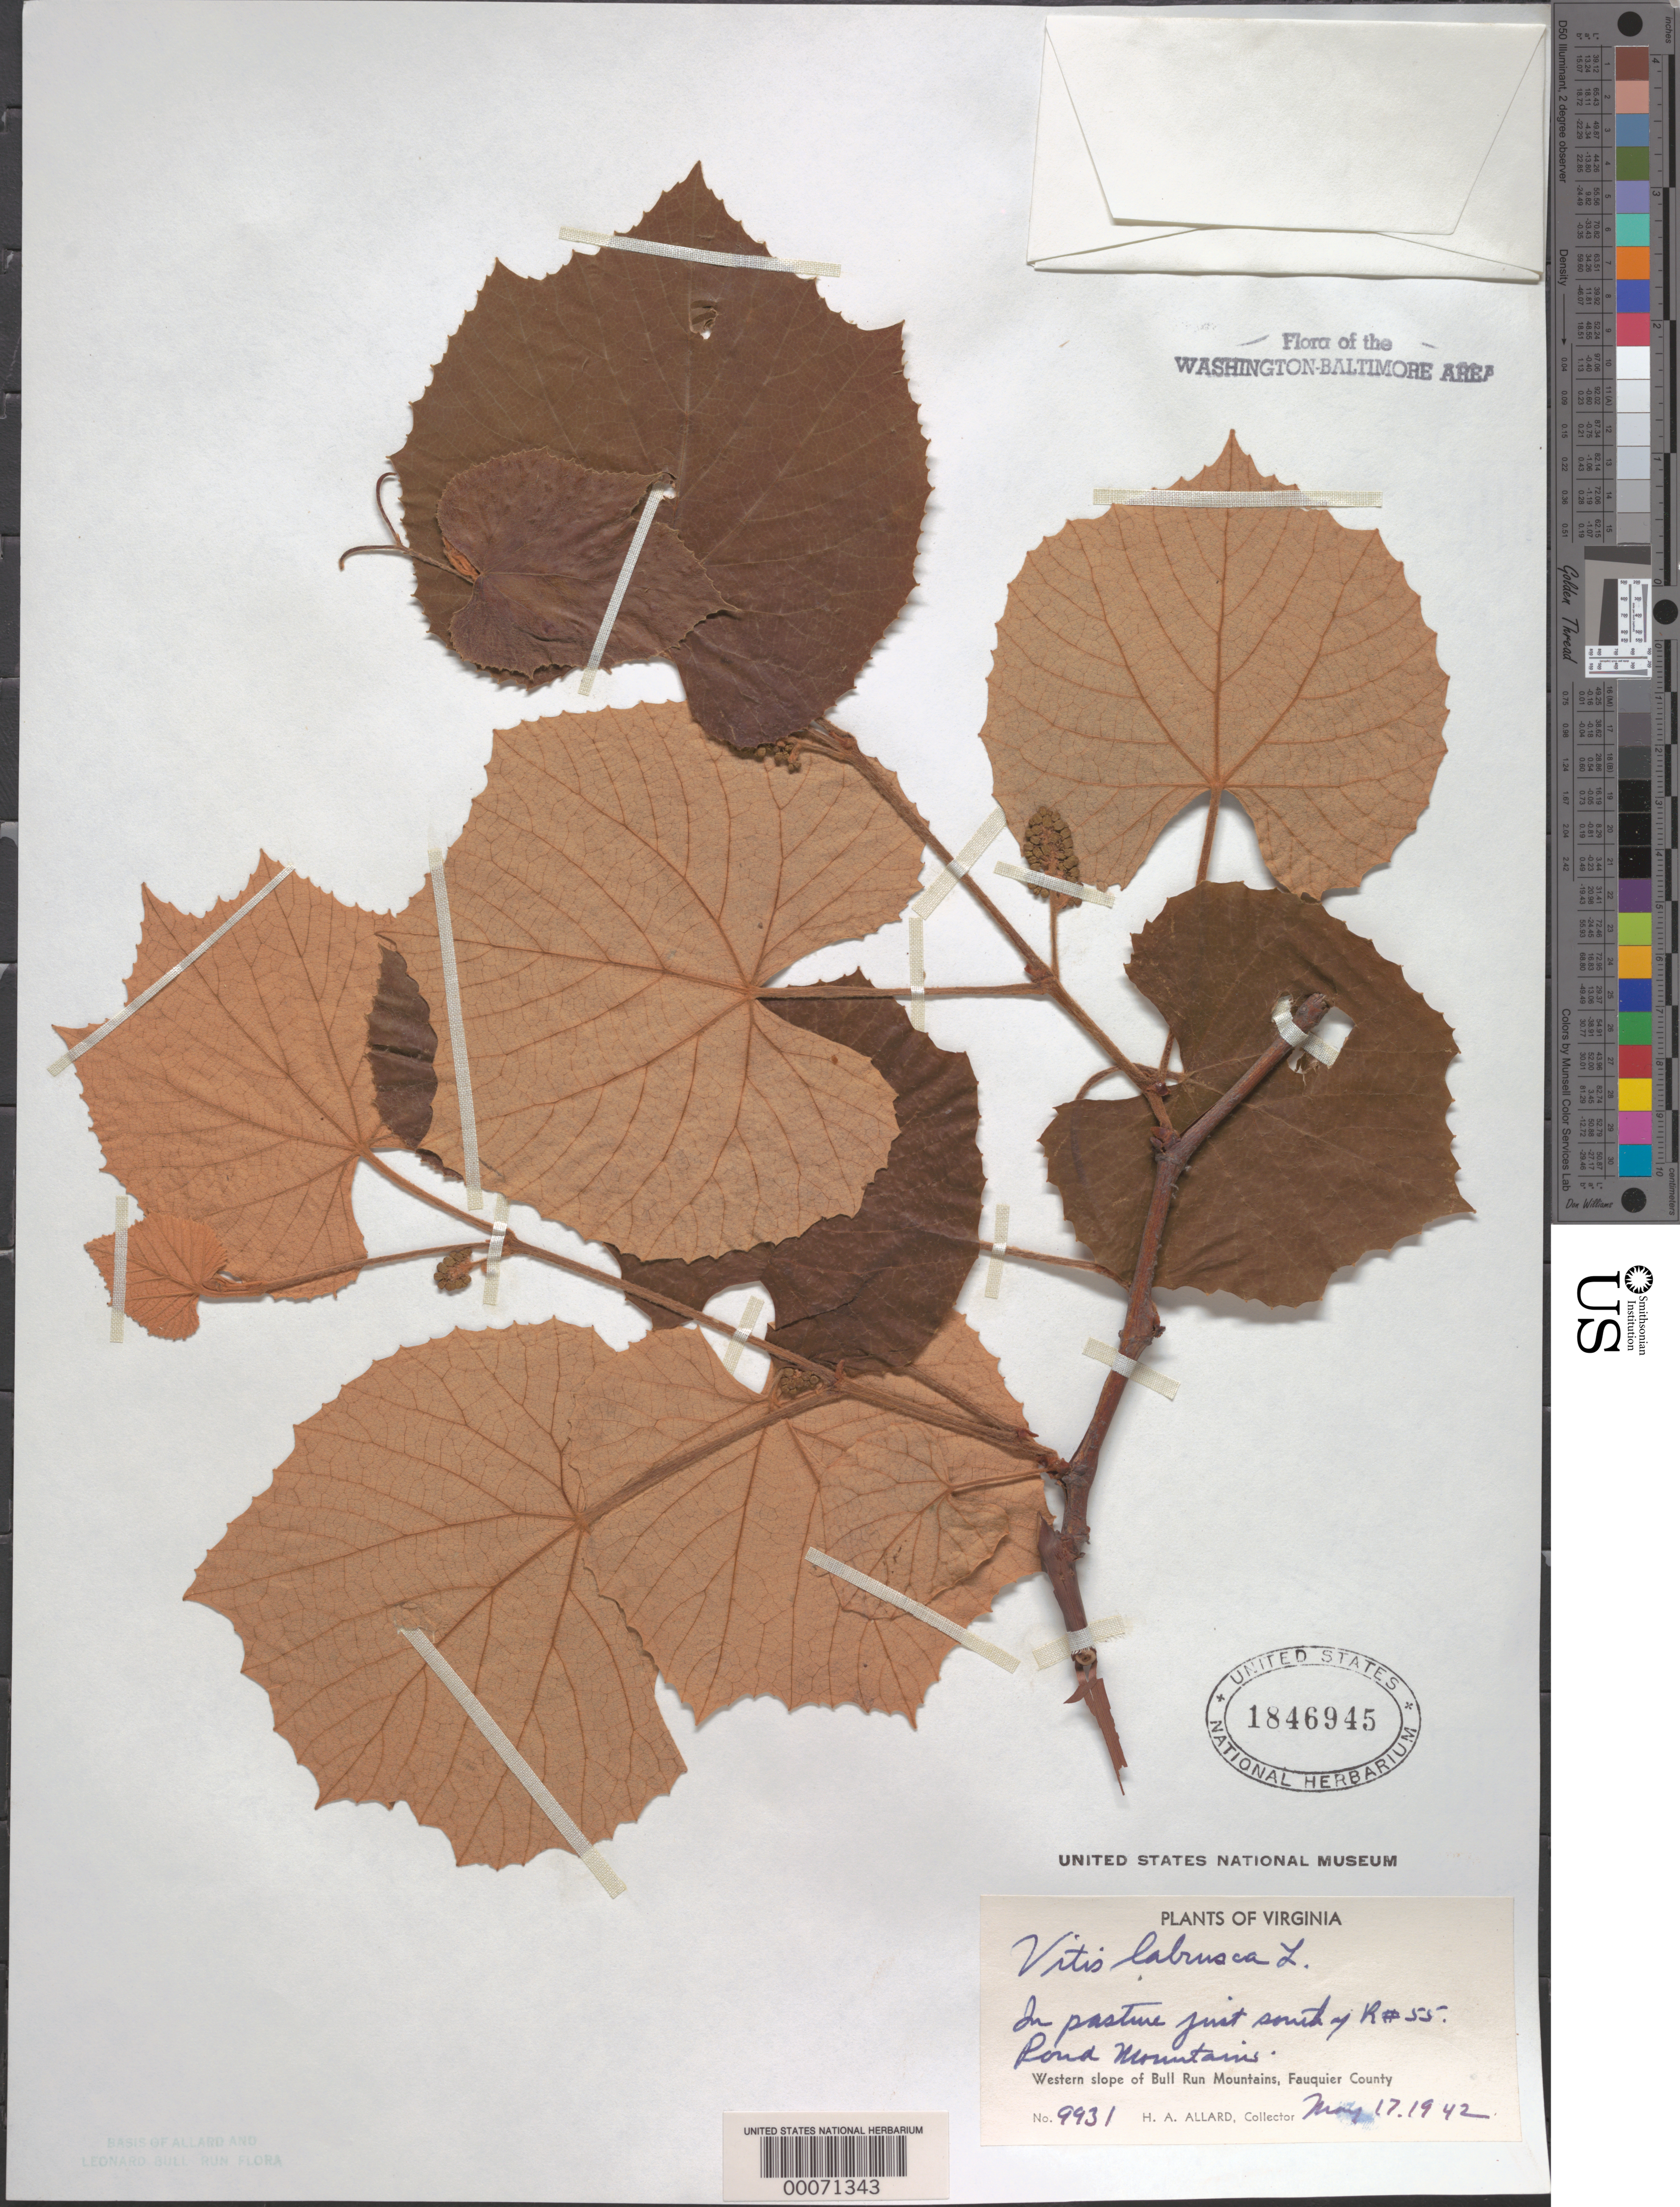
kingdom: Plantae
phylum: Tracheophyta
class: Magnoliopsida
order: Vitales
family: Vitaceae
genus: Vitis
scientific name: Vitis labrusca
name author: L.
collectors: H. A. Allard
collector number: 9931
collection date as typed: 17 May 1942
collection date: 1942-05-17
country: United States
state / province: Virginia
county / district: Fauquier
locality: South of Route 55, Pond Mountains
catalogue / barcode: US 1846945